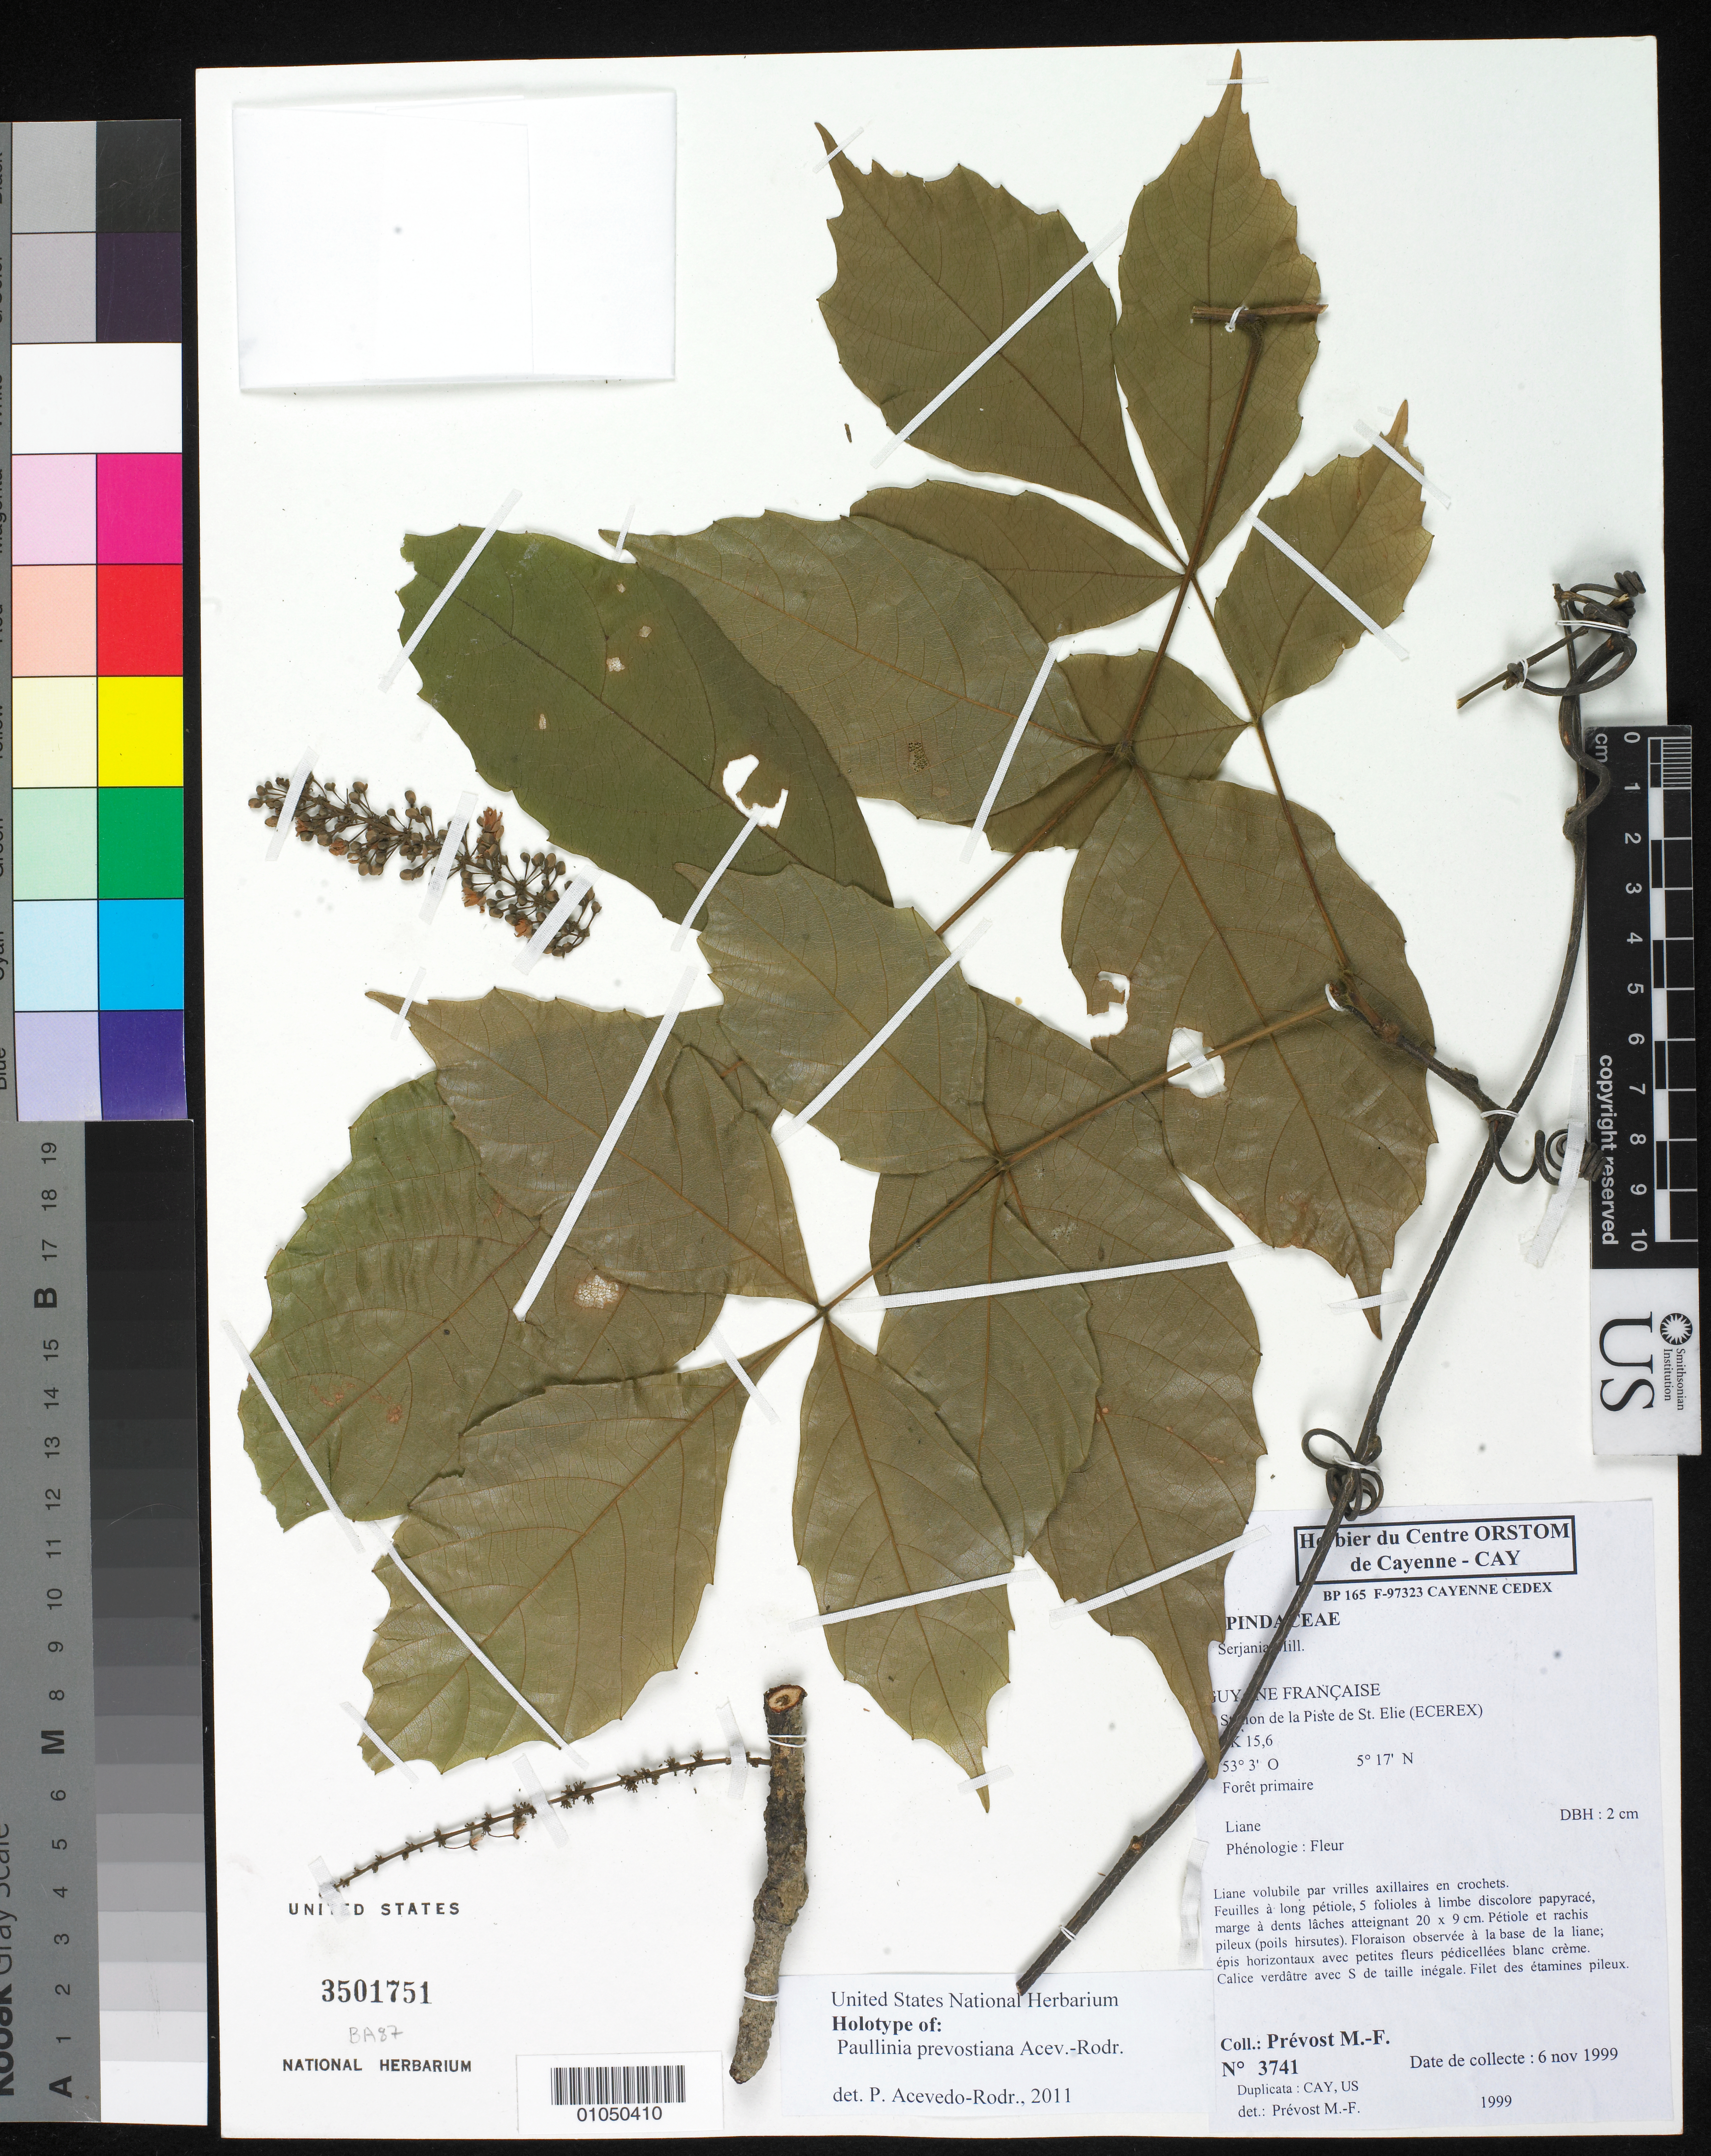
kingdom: Plantae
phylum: Tracheophyta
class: Magnoliopsida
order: Sapindales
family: Sapindaceae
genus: Paullinia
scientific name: Paullinia prevostiana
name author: Acev.-Rodr.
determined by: Acevedo-Rodríguez, P., (BOT), Smithsonian Institution - National Museum of Natural History (UNITED STATES)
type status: Holotype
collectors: M.-F. Prévost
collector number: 3741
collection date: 1999-11-06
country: French Guiana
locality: Station de la Piste de St. Elie (ECEREX).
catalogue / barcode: US 3501751